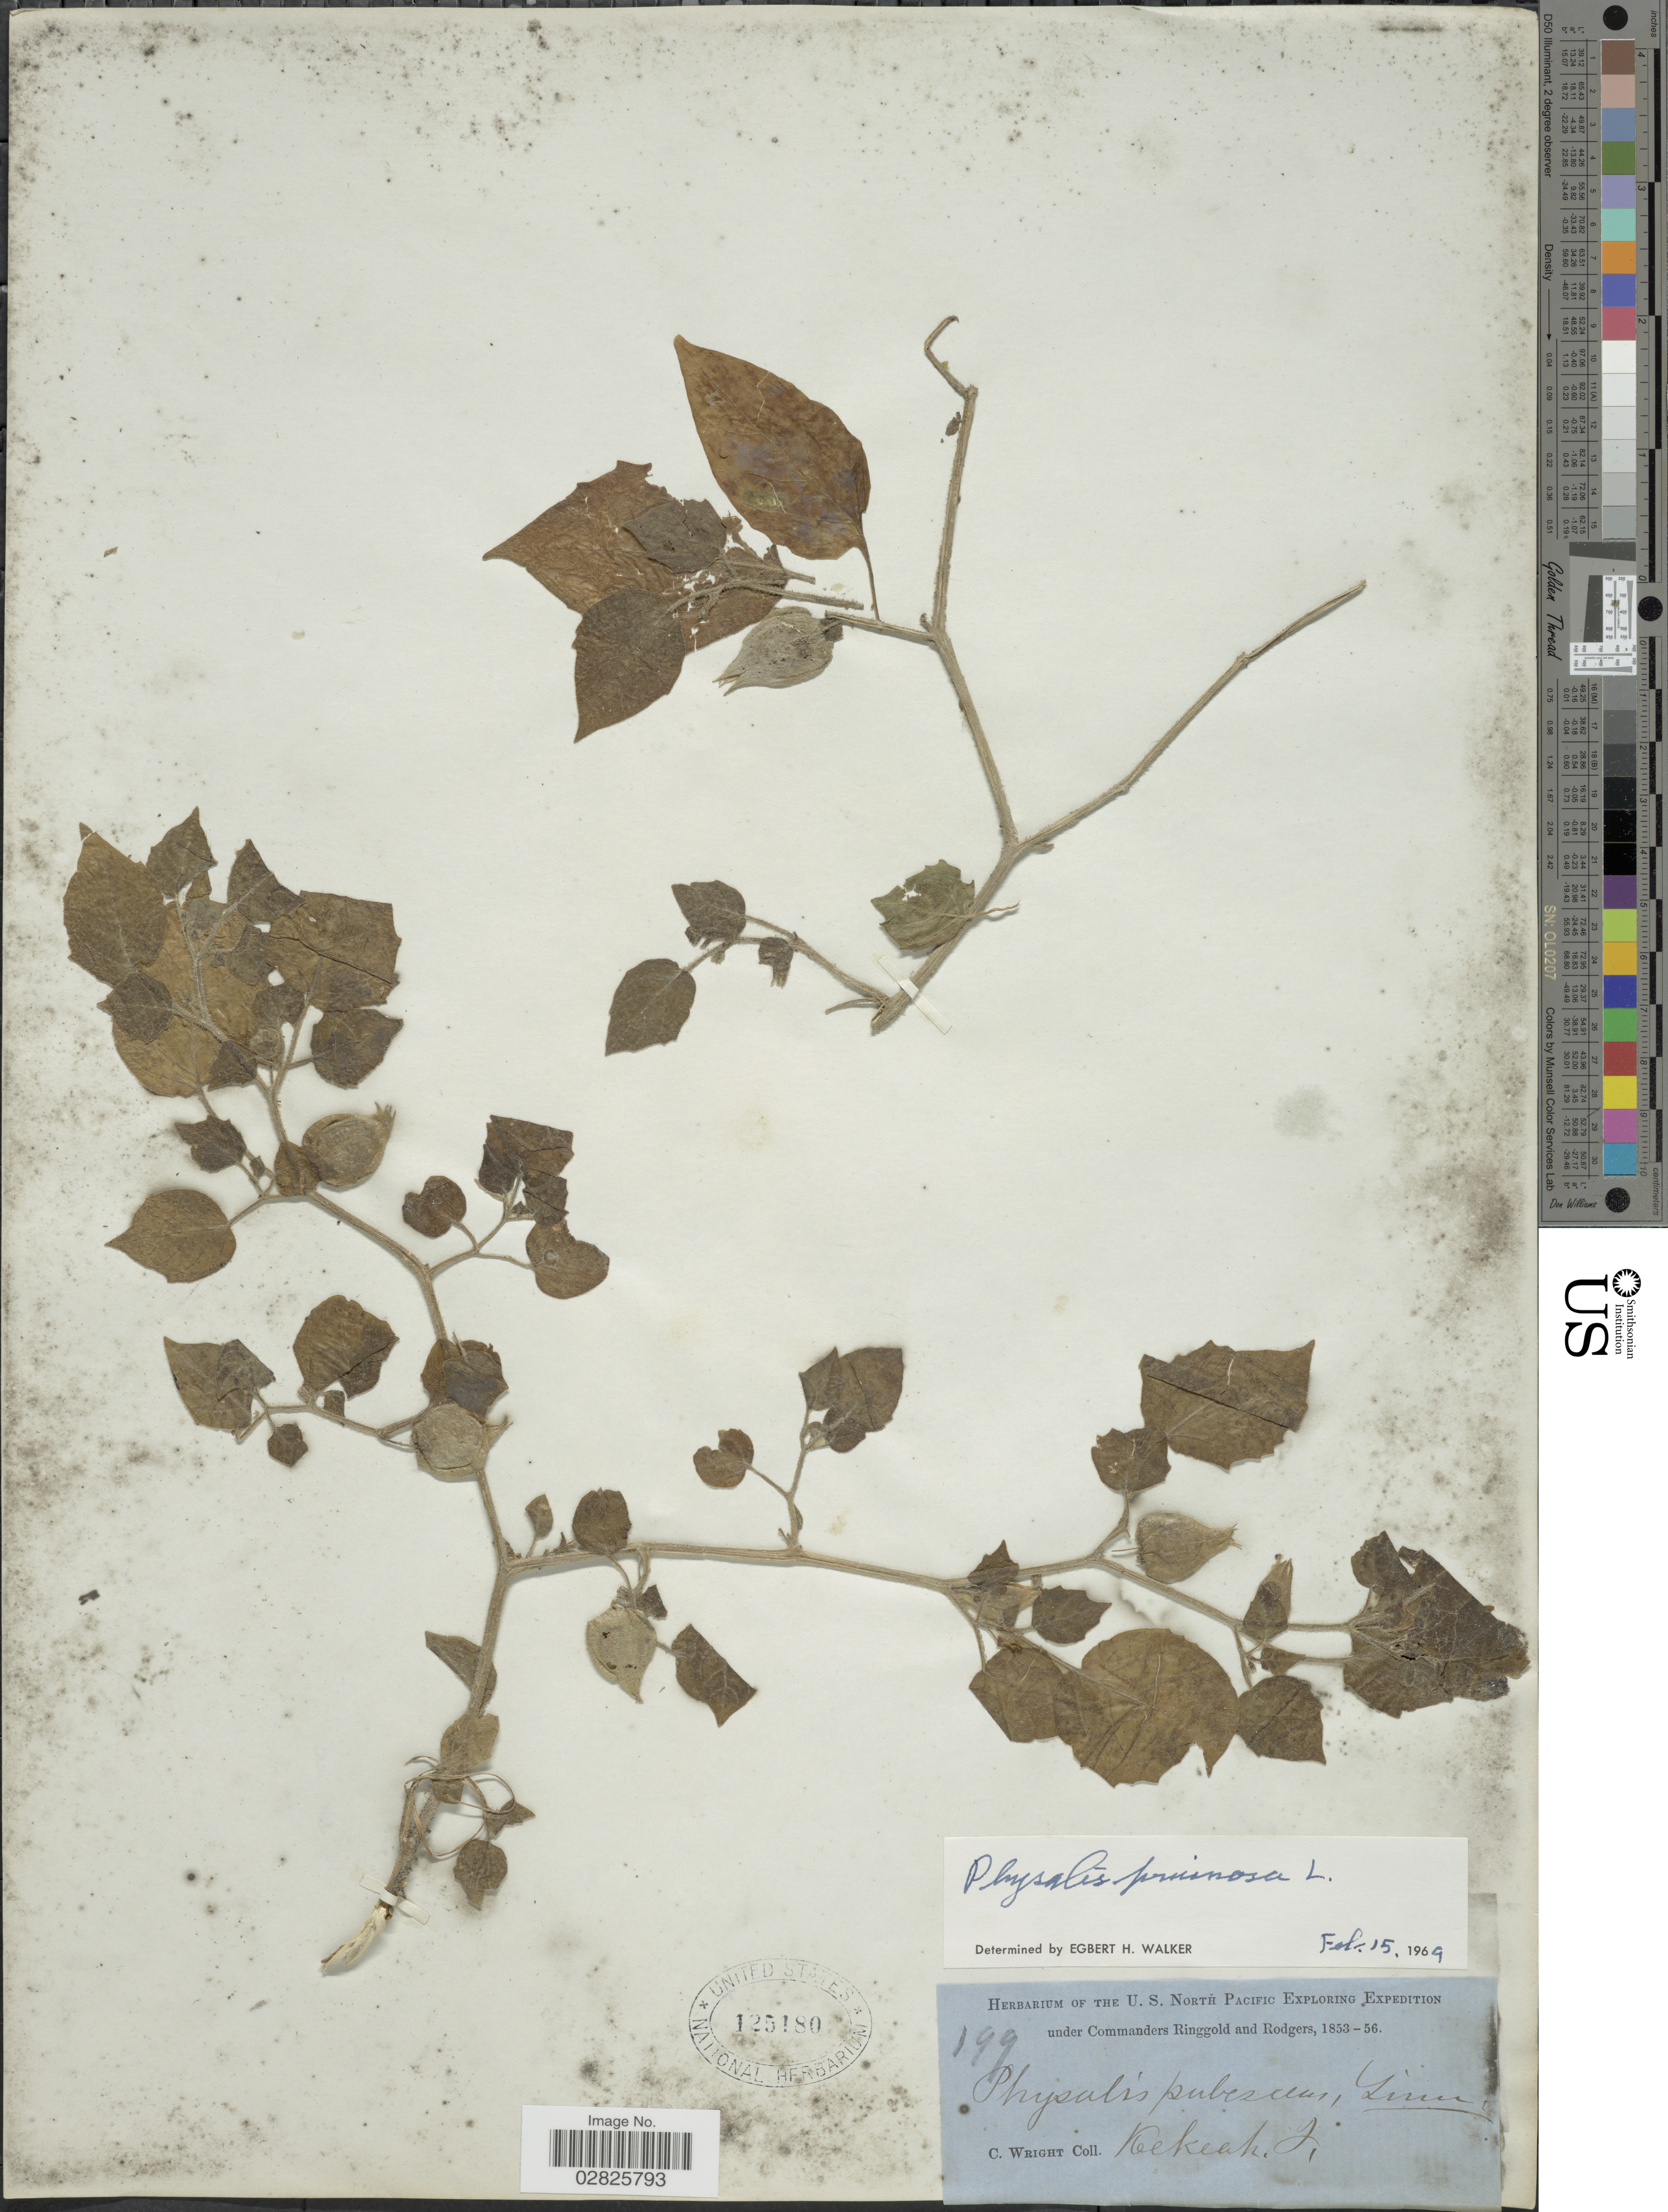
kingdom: Plantae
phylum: Tracheophyta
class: Magnoliopsida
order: Solanales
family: Solanaceae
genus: Physalis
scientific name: Physalis pruinosa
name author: L.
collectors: C. Wright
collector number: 199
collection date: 1853/1856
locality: Kekeak. Ji. [interpreted]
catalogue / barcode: US 125180